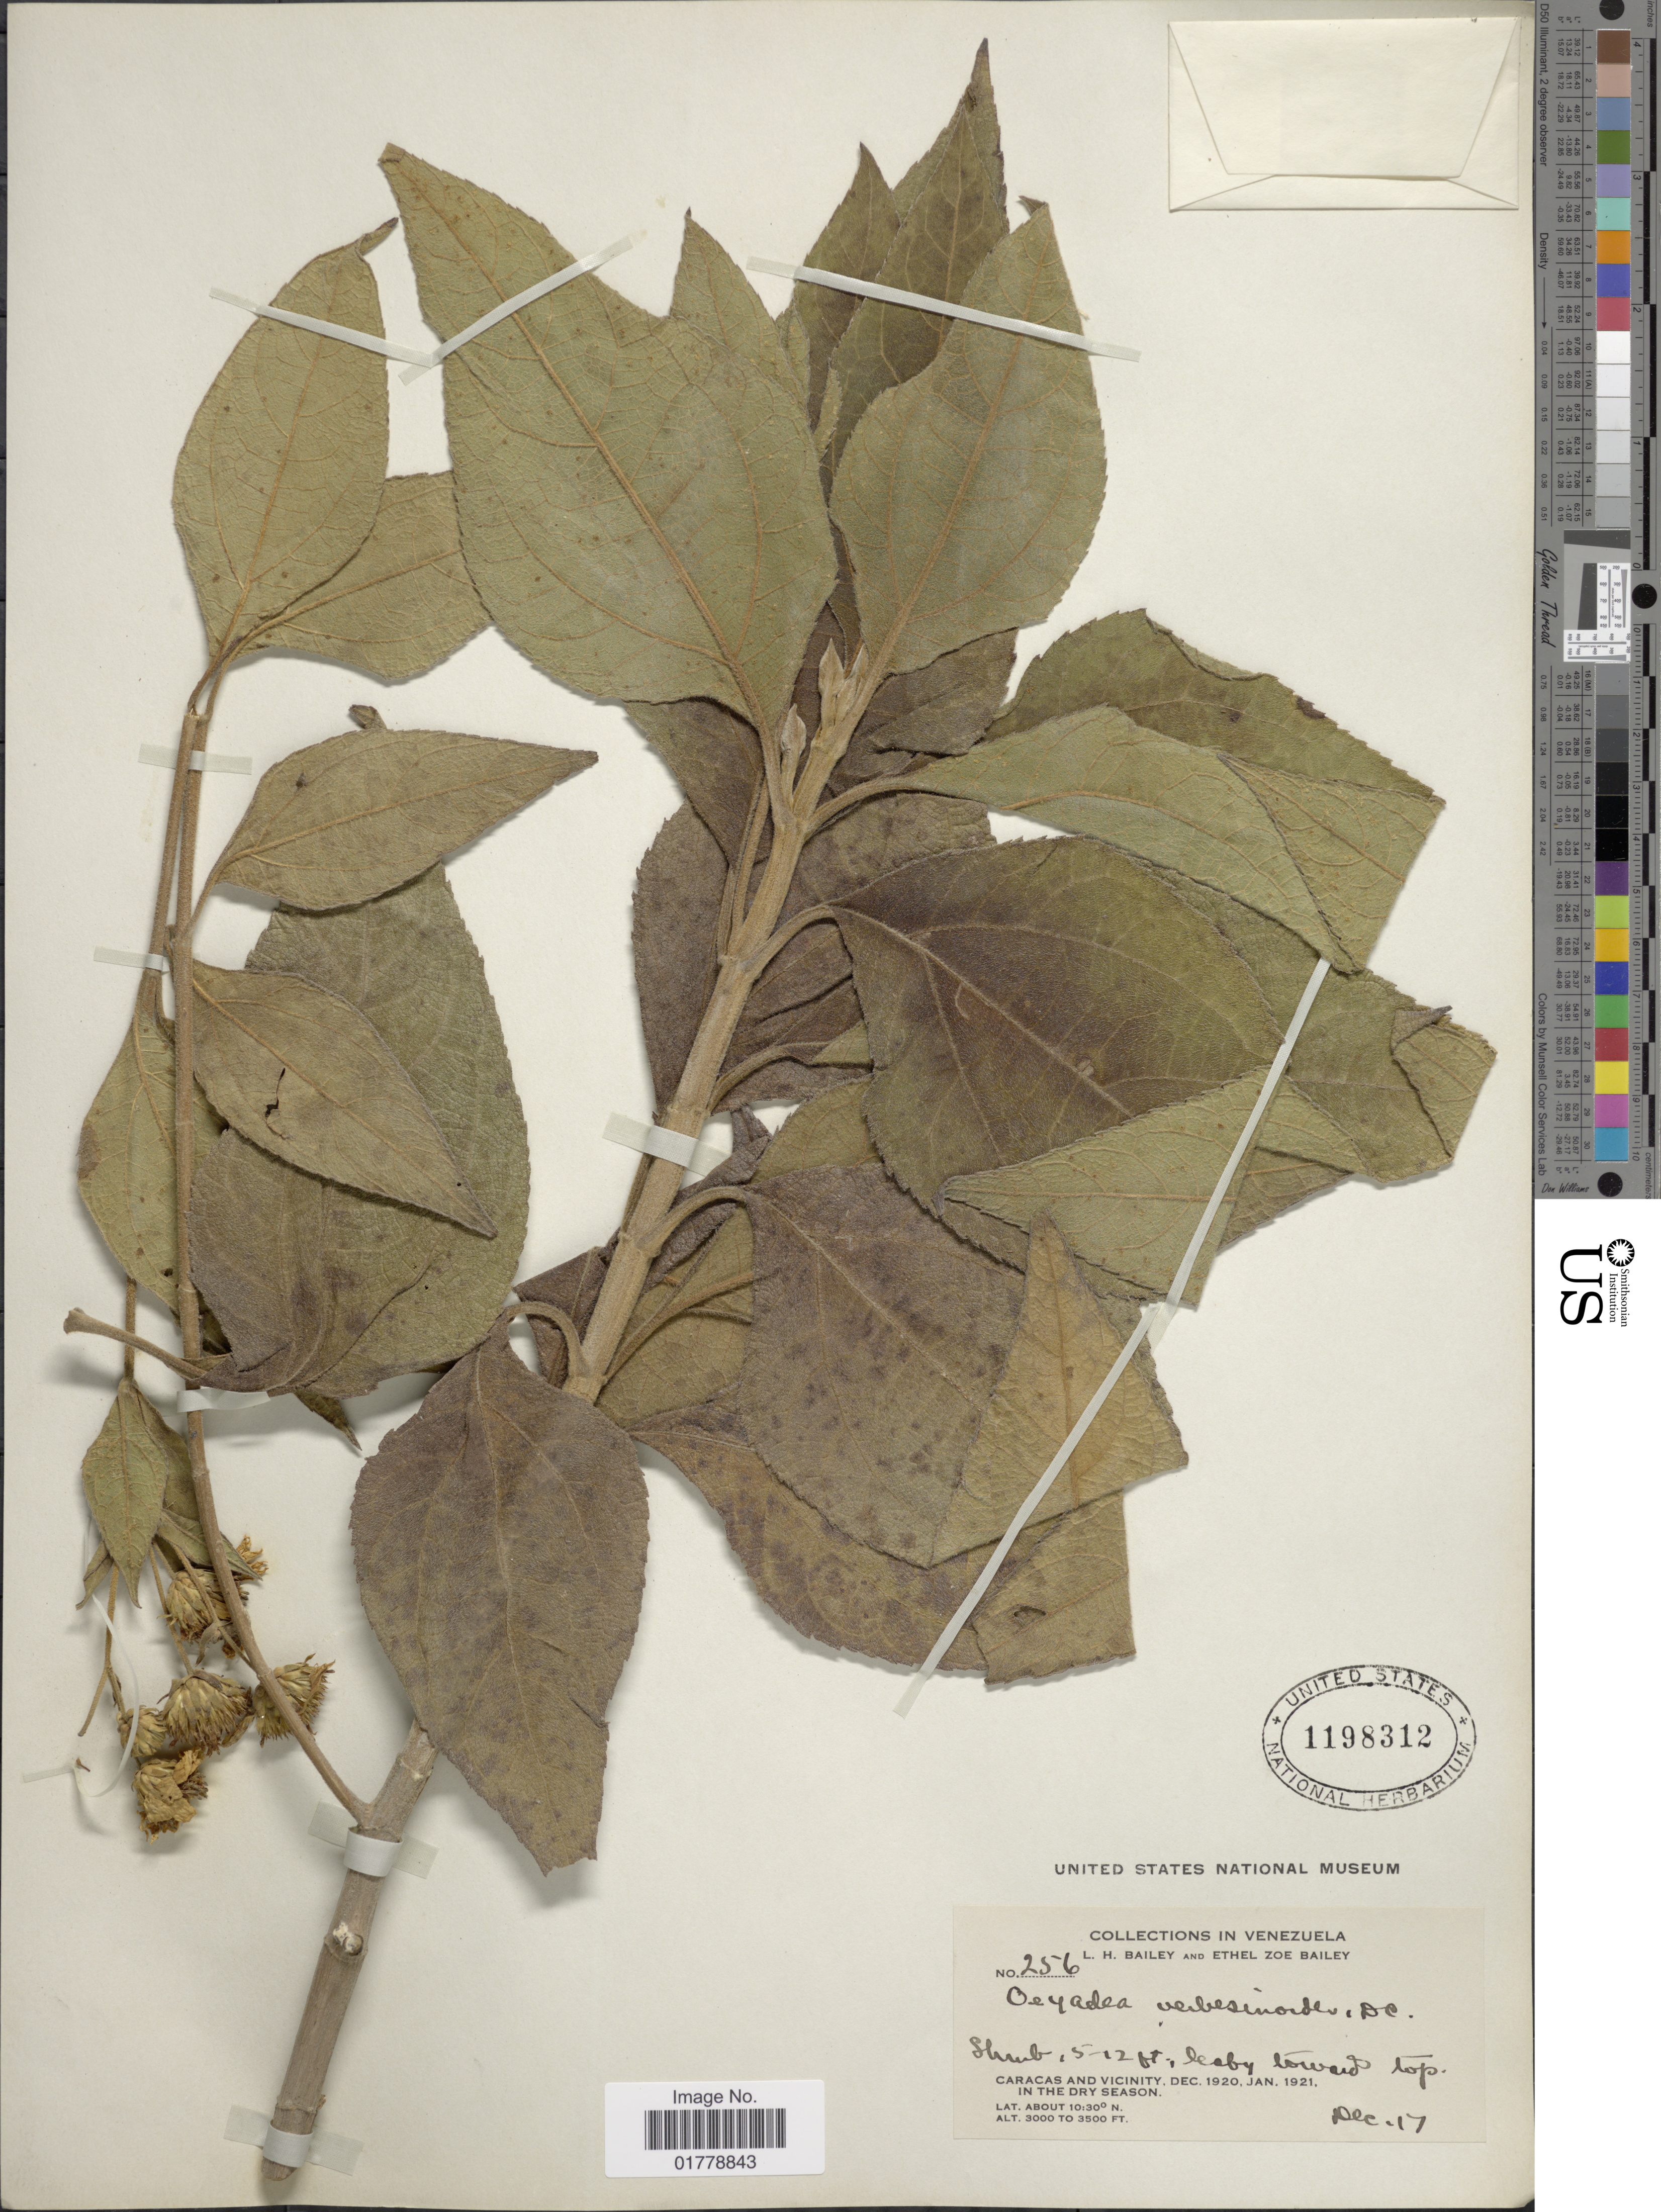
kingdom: Plantae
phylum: Tracheophyta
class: Magnoliopsida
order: Asterales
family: Asteraceae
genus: Oyedaea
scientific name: Oyedaea verbesinoides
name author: DC.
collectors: L. H. Bailey & E. Z. Bailey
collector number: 256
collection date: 1920-12-17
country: Venezuela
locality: Caracas and vicinity, in the dry season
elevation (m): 914